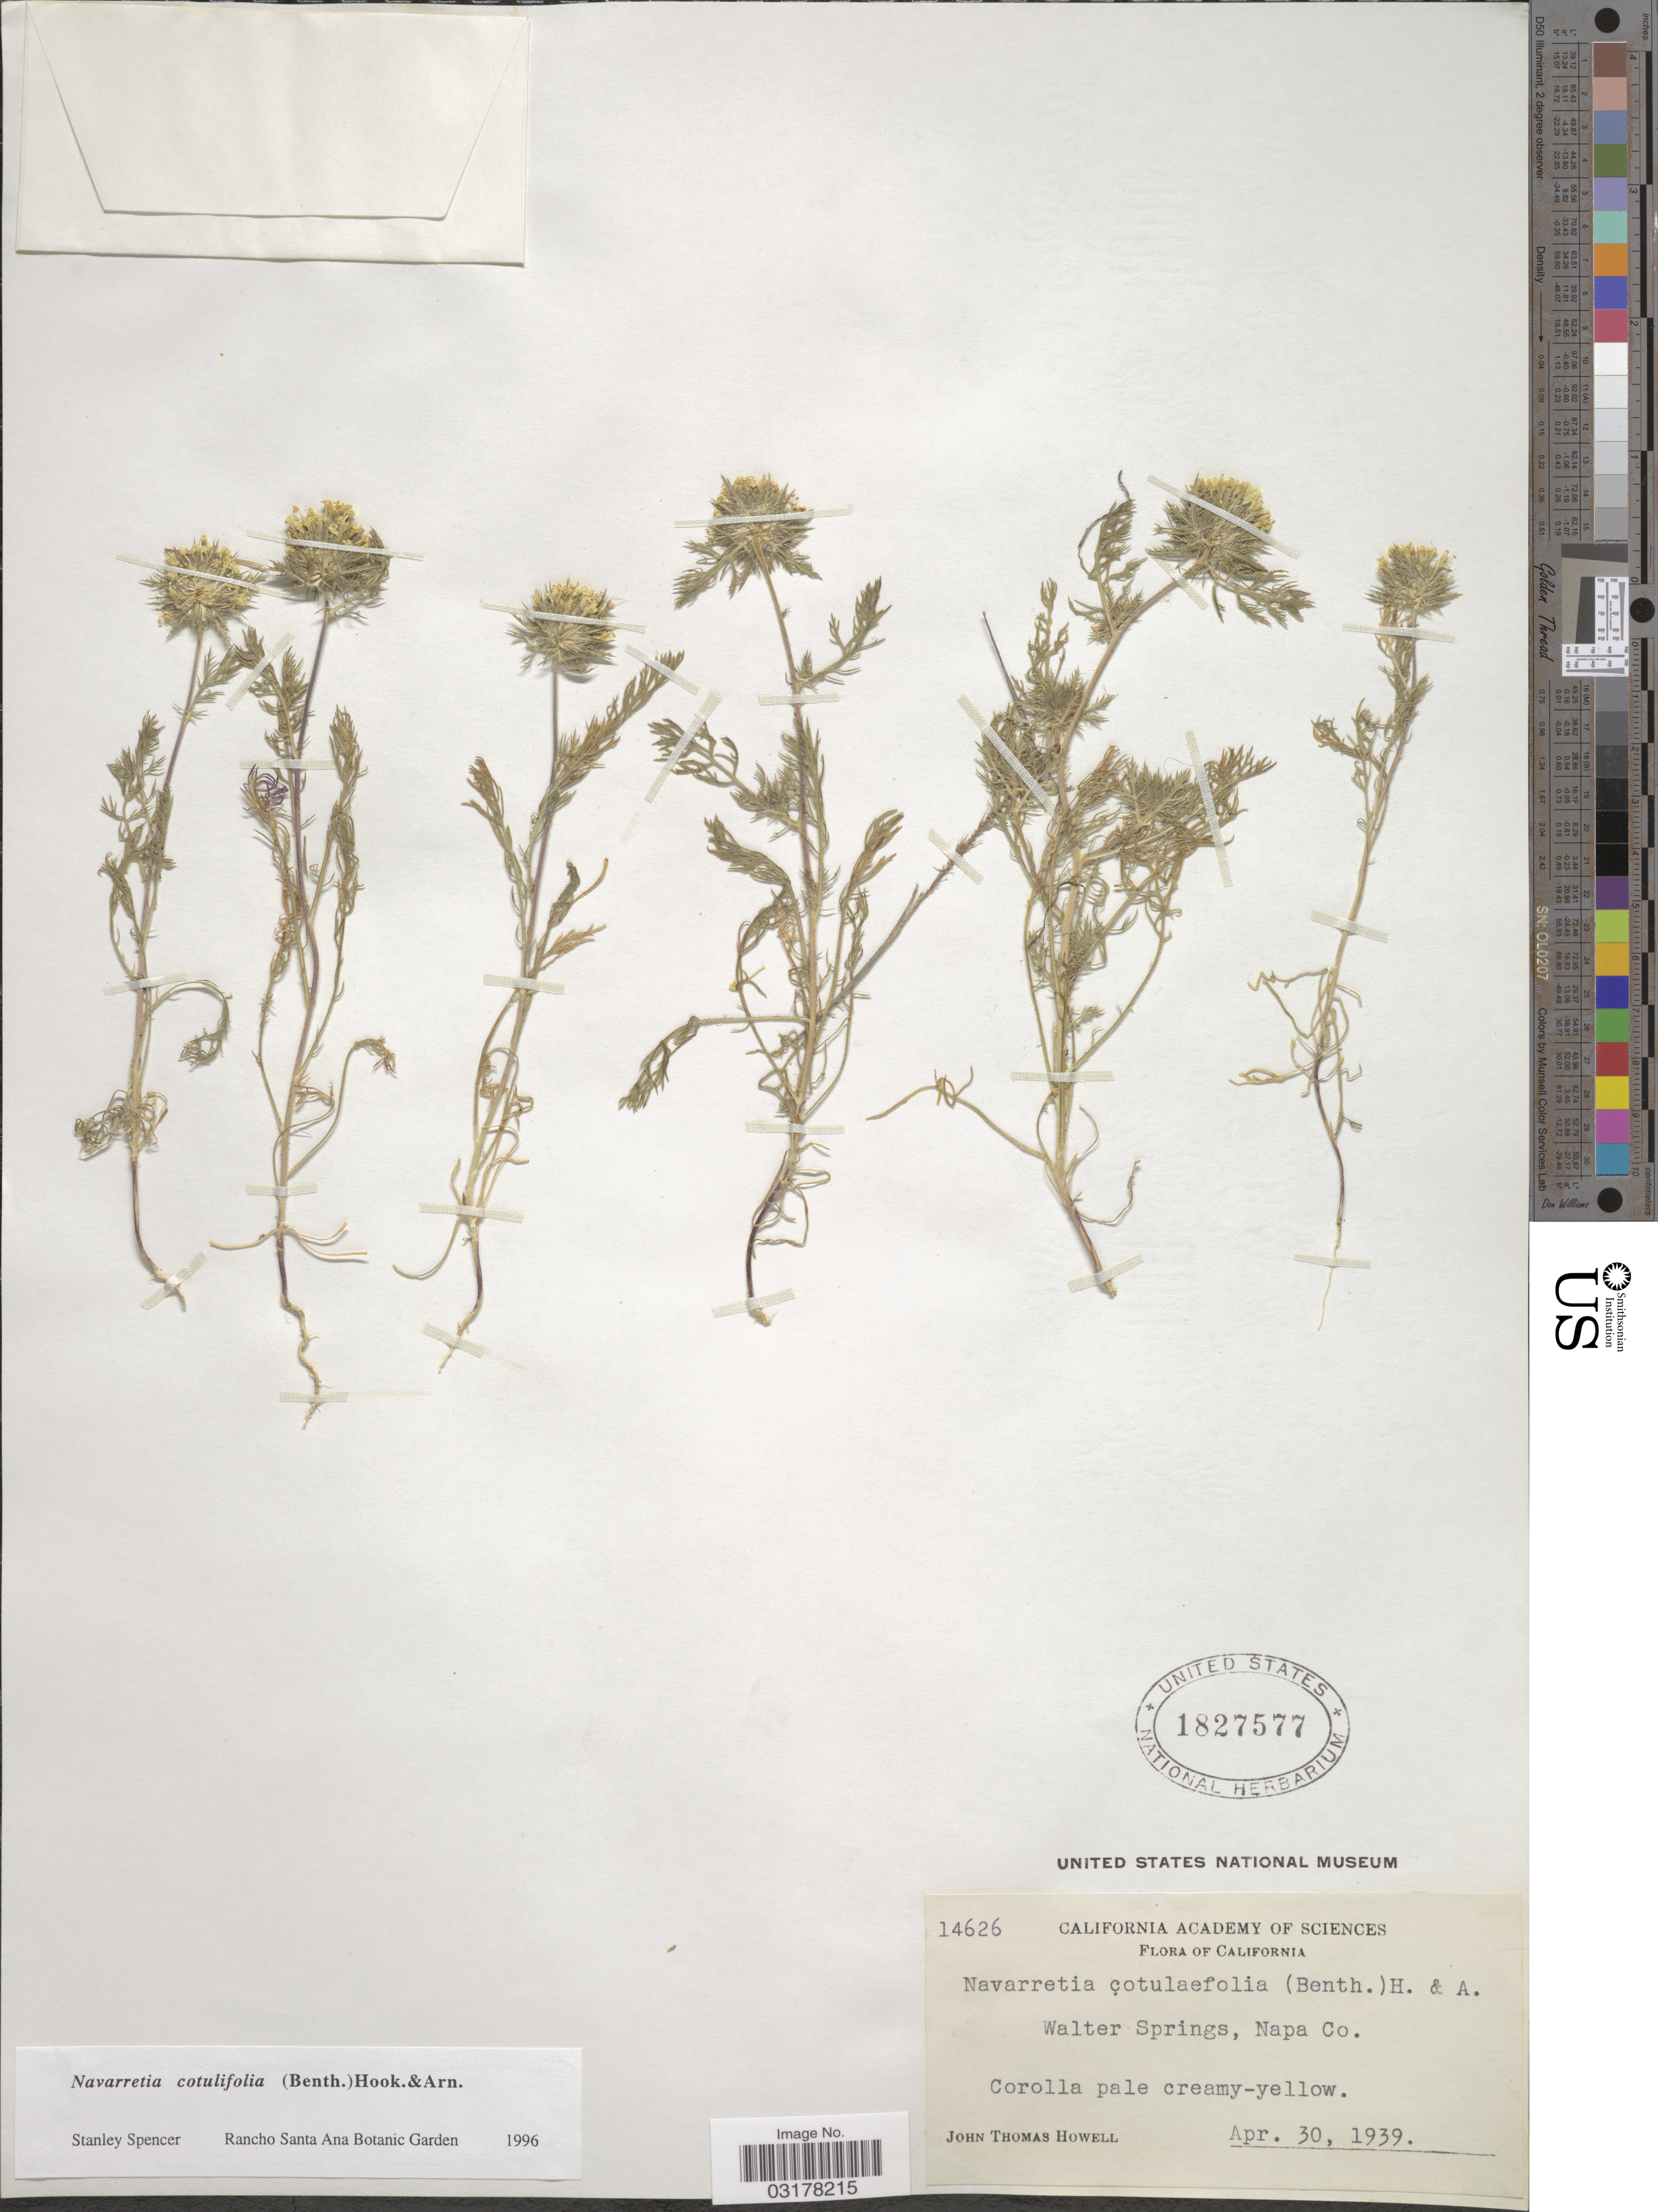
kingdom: Plantae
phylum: Tracheophyta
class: Magnoliopsida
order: Ericales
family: Polemoniaceae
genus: Navarretia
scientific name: Navarretia cotulifolia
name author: (Benth.) Hook. & Arn.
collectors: J. T. Howell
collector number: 14626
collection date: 1939-04-30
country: United States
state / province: California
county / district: Napa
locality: Walter Springs, Napa Co.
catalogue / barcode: US 1827577